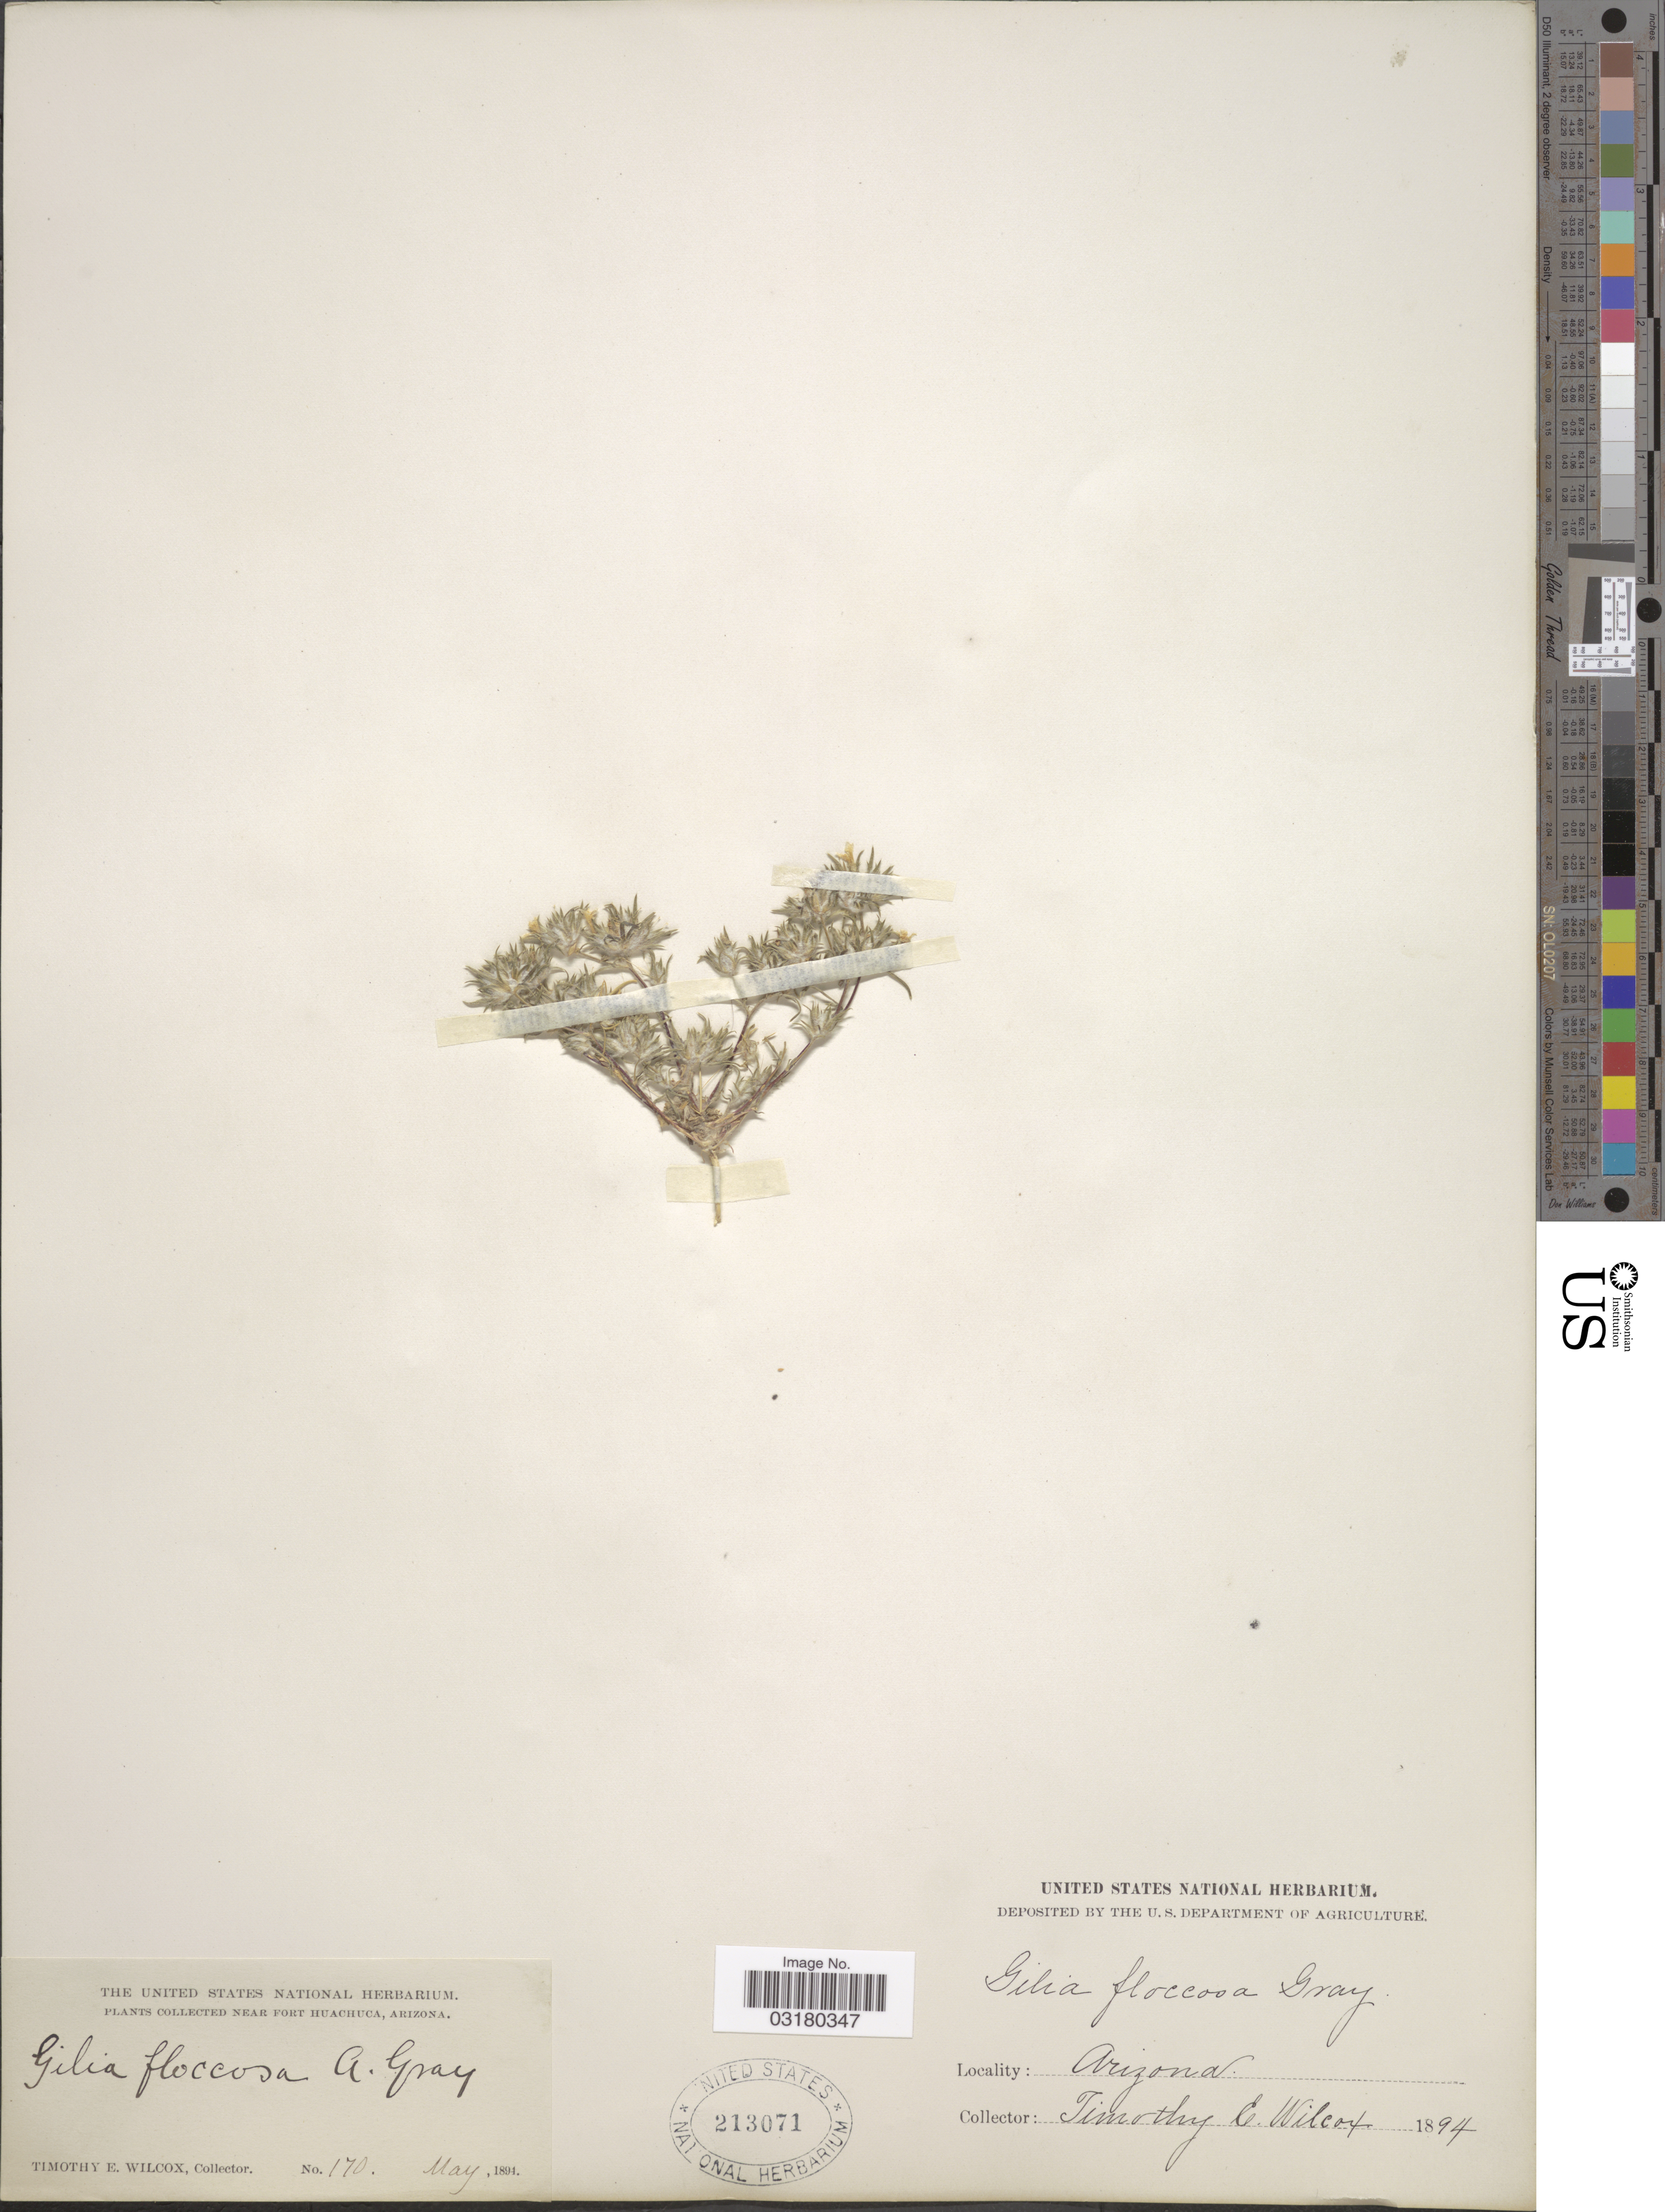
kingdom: Plantae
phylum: Tracheophyta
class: Magnoliopsida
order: Ericales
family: Polemoniaceae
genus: Eriastrum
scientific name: Eriastrum diffusum subsp. diffusum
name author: (A. Gray) H. Mason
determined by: Strong, Mark T., (BOT), Smithsonian Institution - National Museum of Natural History (UNITED STATES)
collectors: T. E. Wilcox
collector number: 170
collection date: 1894-05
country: United States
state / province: Arizona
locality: Near Fort Huachuca.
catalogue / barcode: US 213071